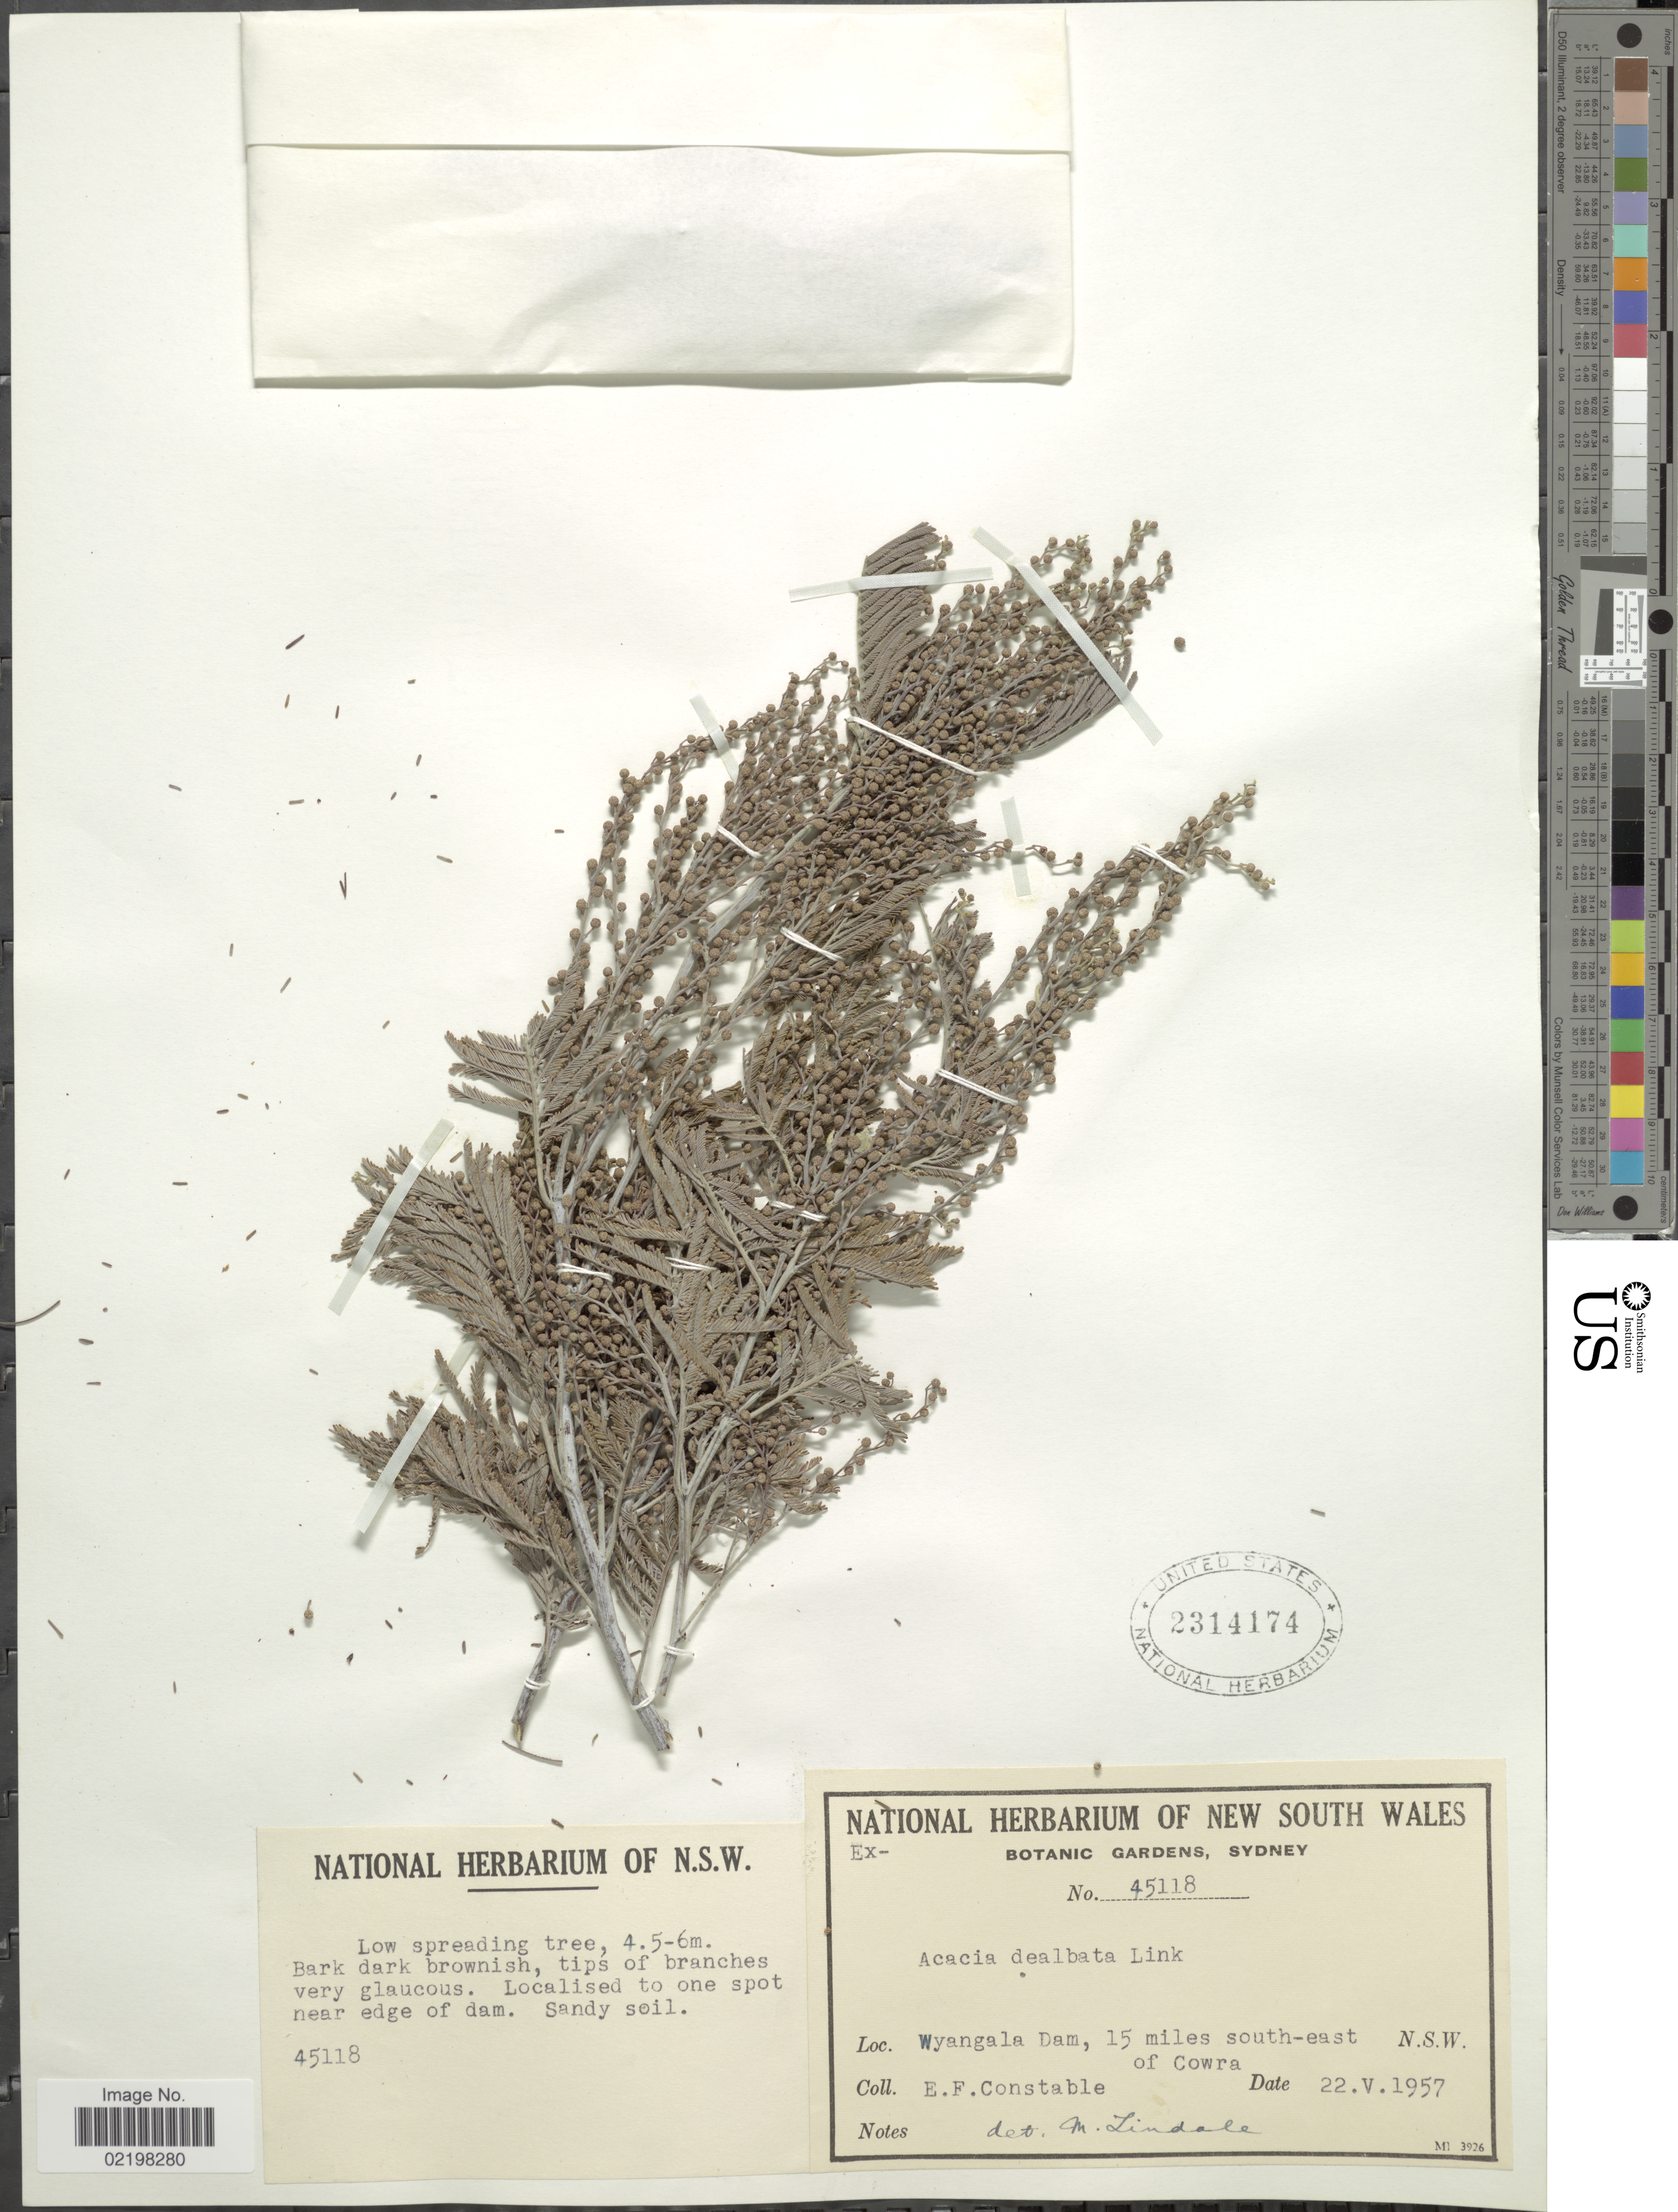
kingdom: Plantae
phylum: Tracheophyta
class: Magnoliopsida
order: Fabales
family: Fabaceae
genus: Acacia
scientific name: Acacia decurrens var. dealbata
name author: (Link) Maiden ex F. Muell.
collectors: E. F. Constable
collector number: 45118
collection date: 1957-05-22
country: Australia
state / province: New South Wales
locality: Wyangala Dam, 15 miles south-east of Cowra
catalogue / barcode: US 2314174